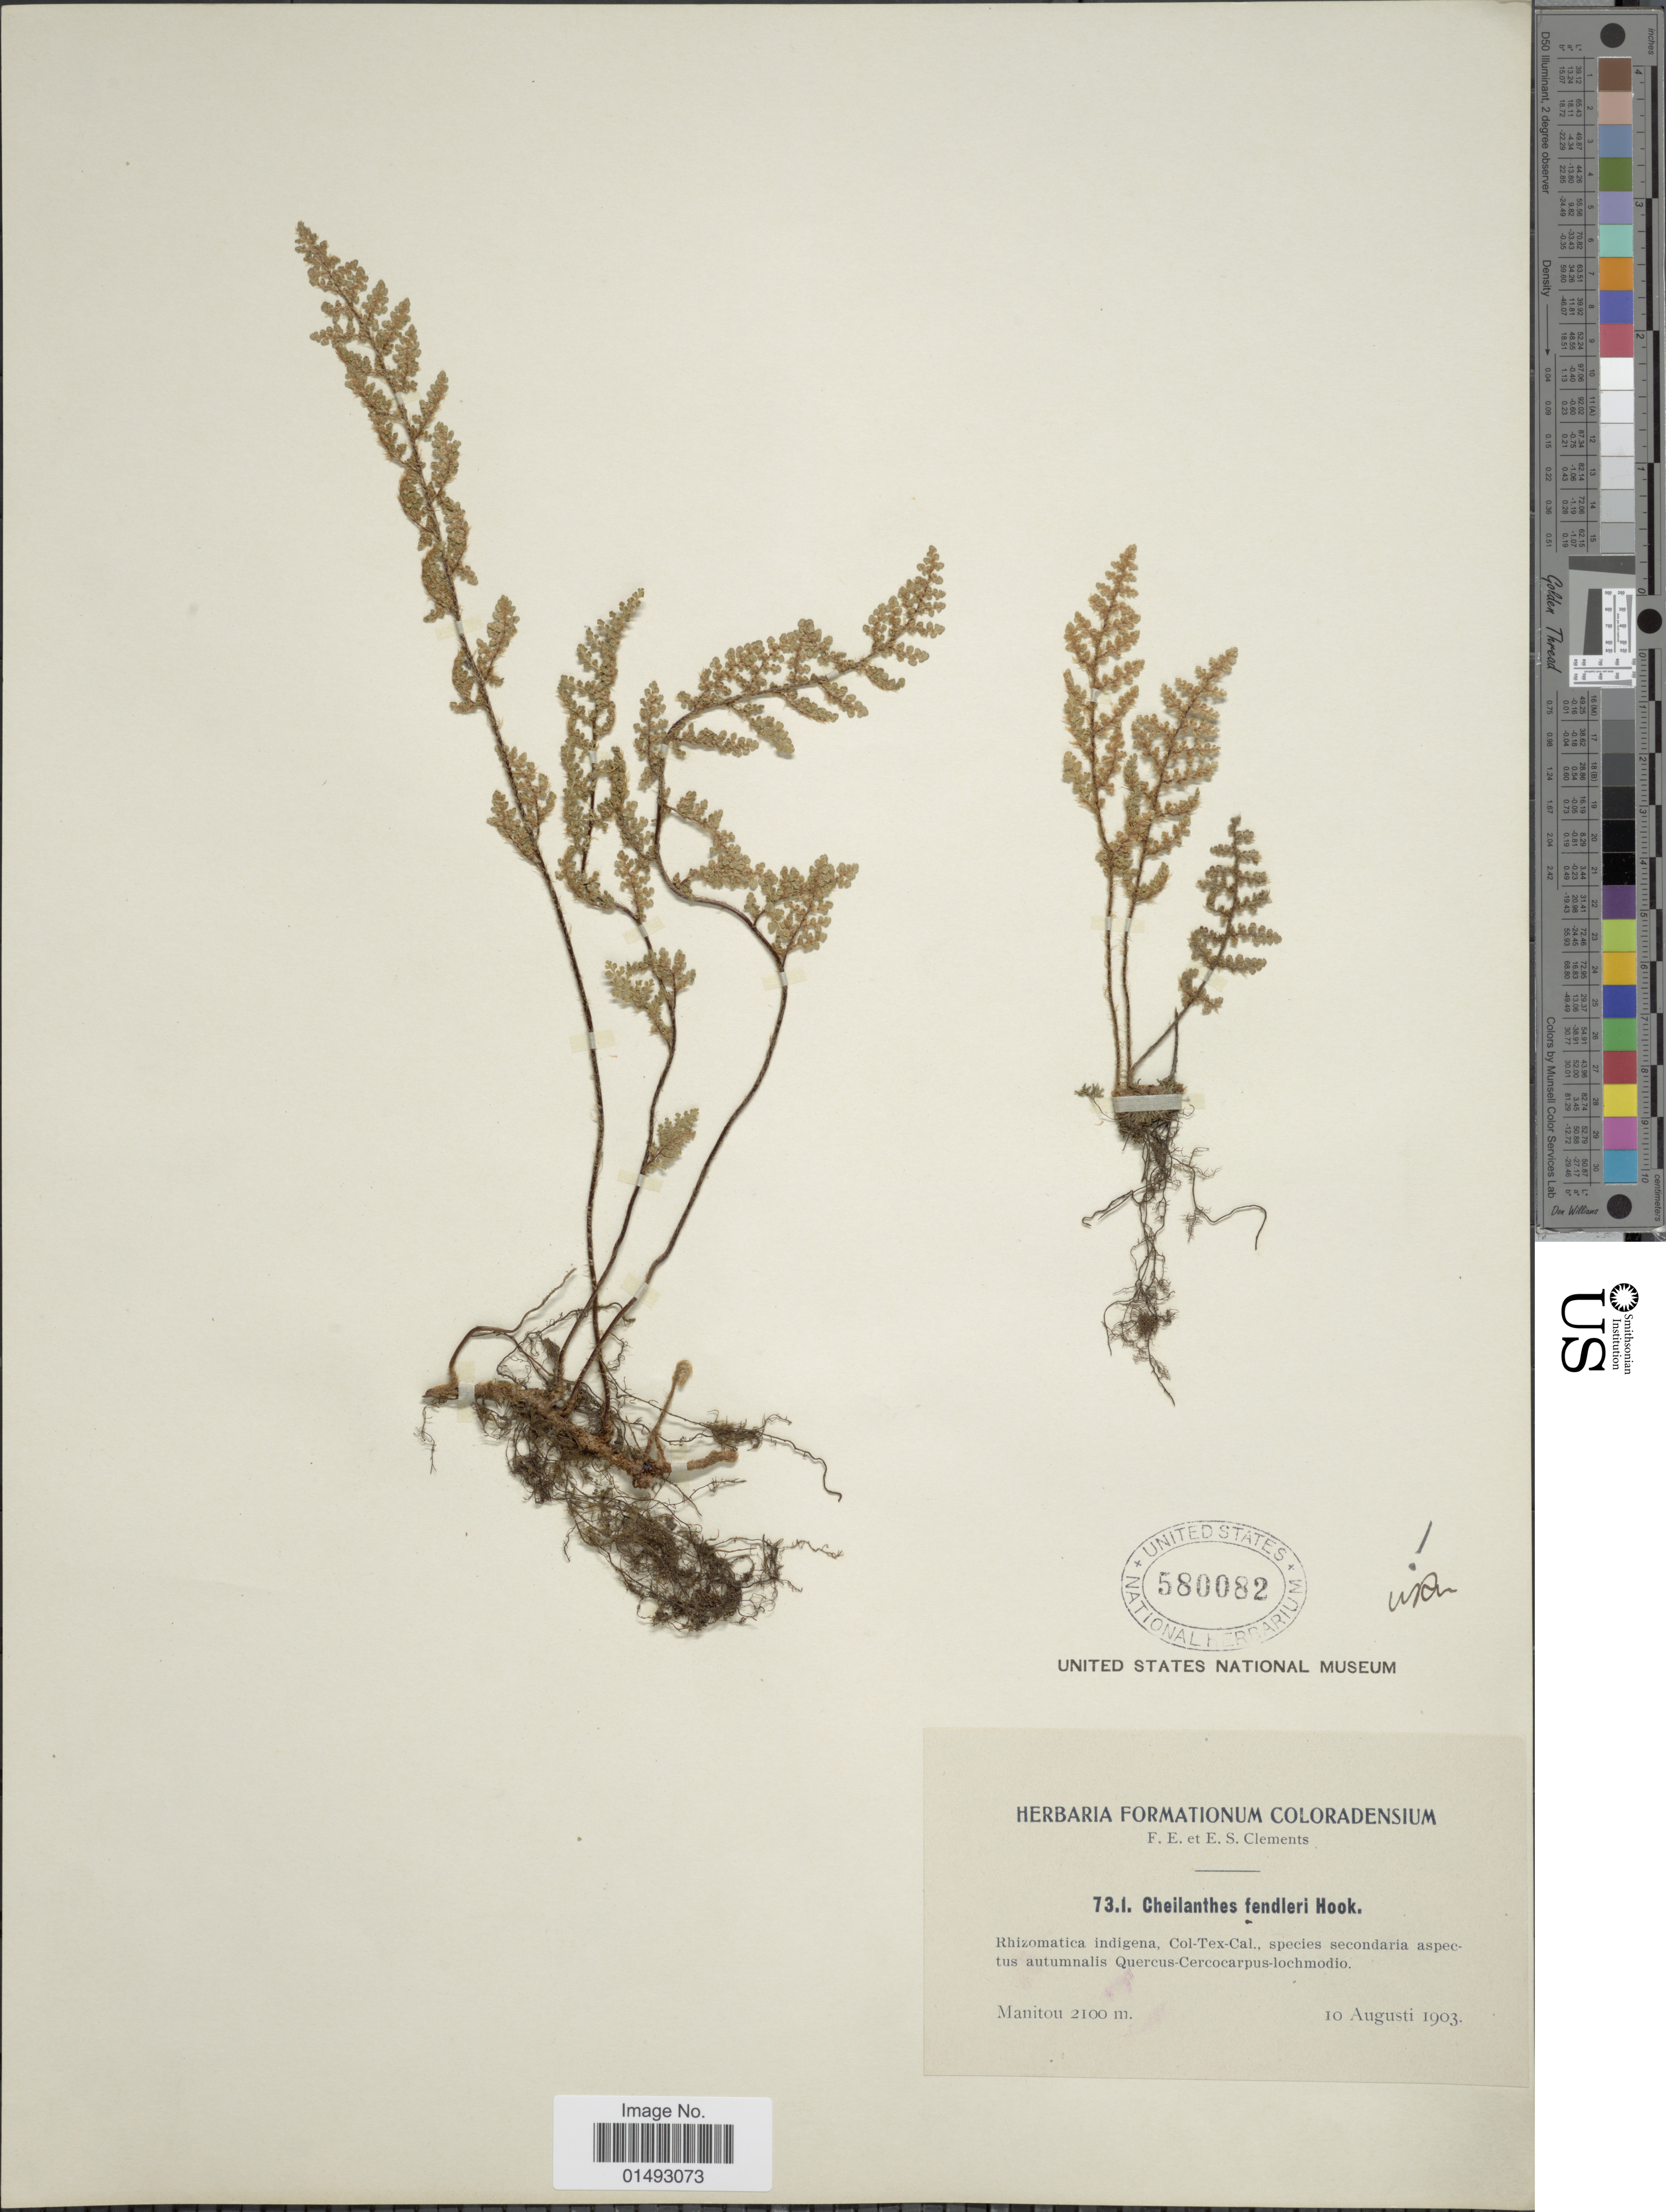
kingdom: Plantae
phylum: Tracheophyta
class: Polypodiopsida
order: Polypodiales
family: Pteridaceae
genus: Myriopteris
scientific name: Myriopteris fendleri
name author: (Hook.) E. Fourn.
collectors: F. E. Clements & E. S. Clements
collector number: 73.1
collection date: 1903-08-10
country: United States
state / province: Colorado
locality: Rhizomatica indigena, Col-Tex-Cal., Manitou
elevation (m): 2100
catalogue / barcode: US 580082